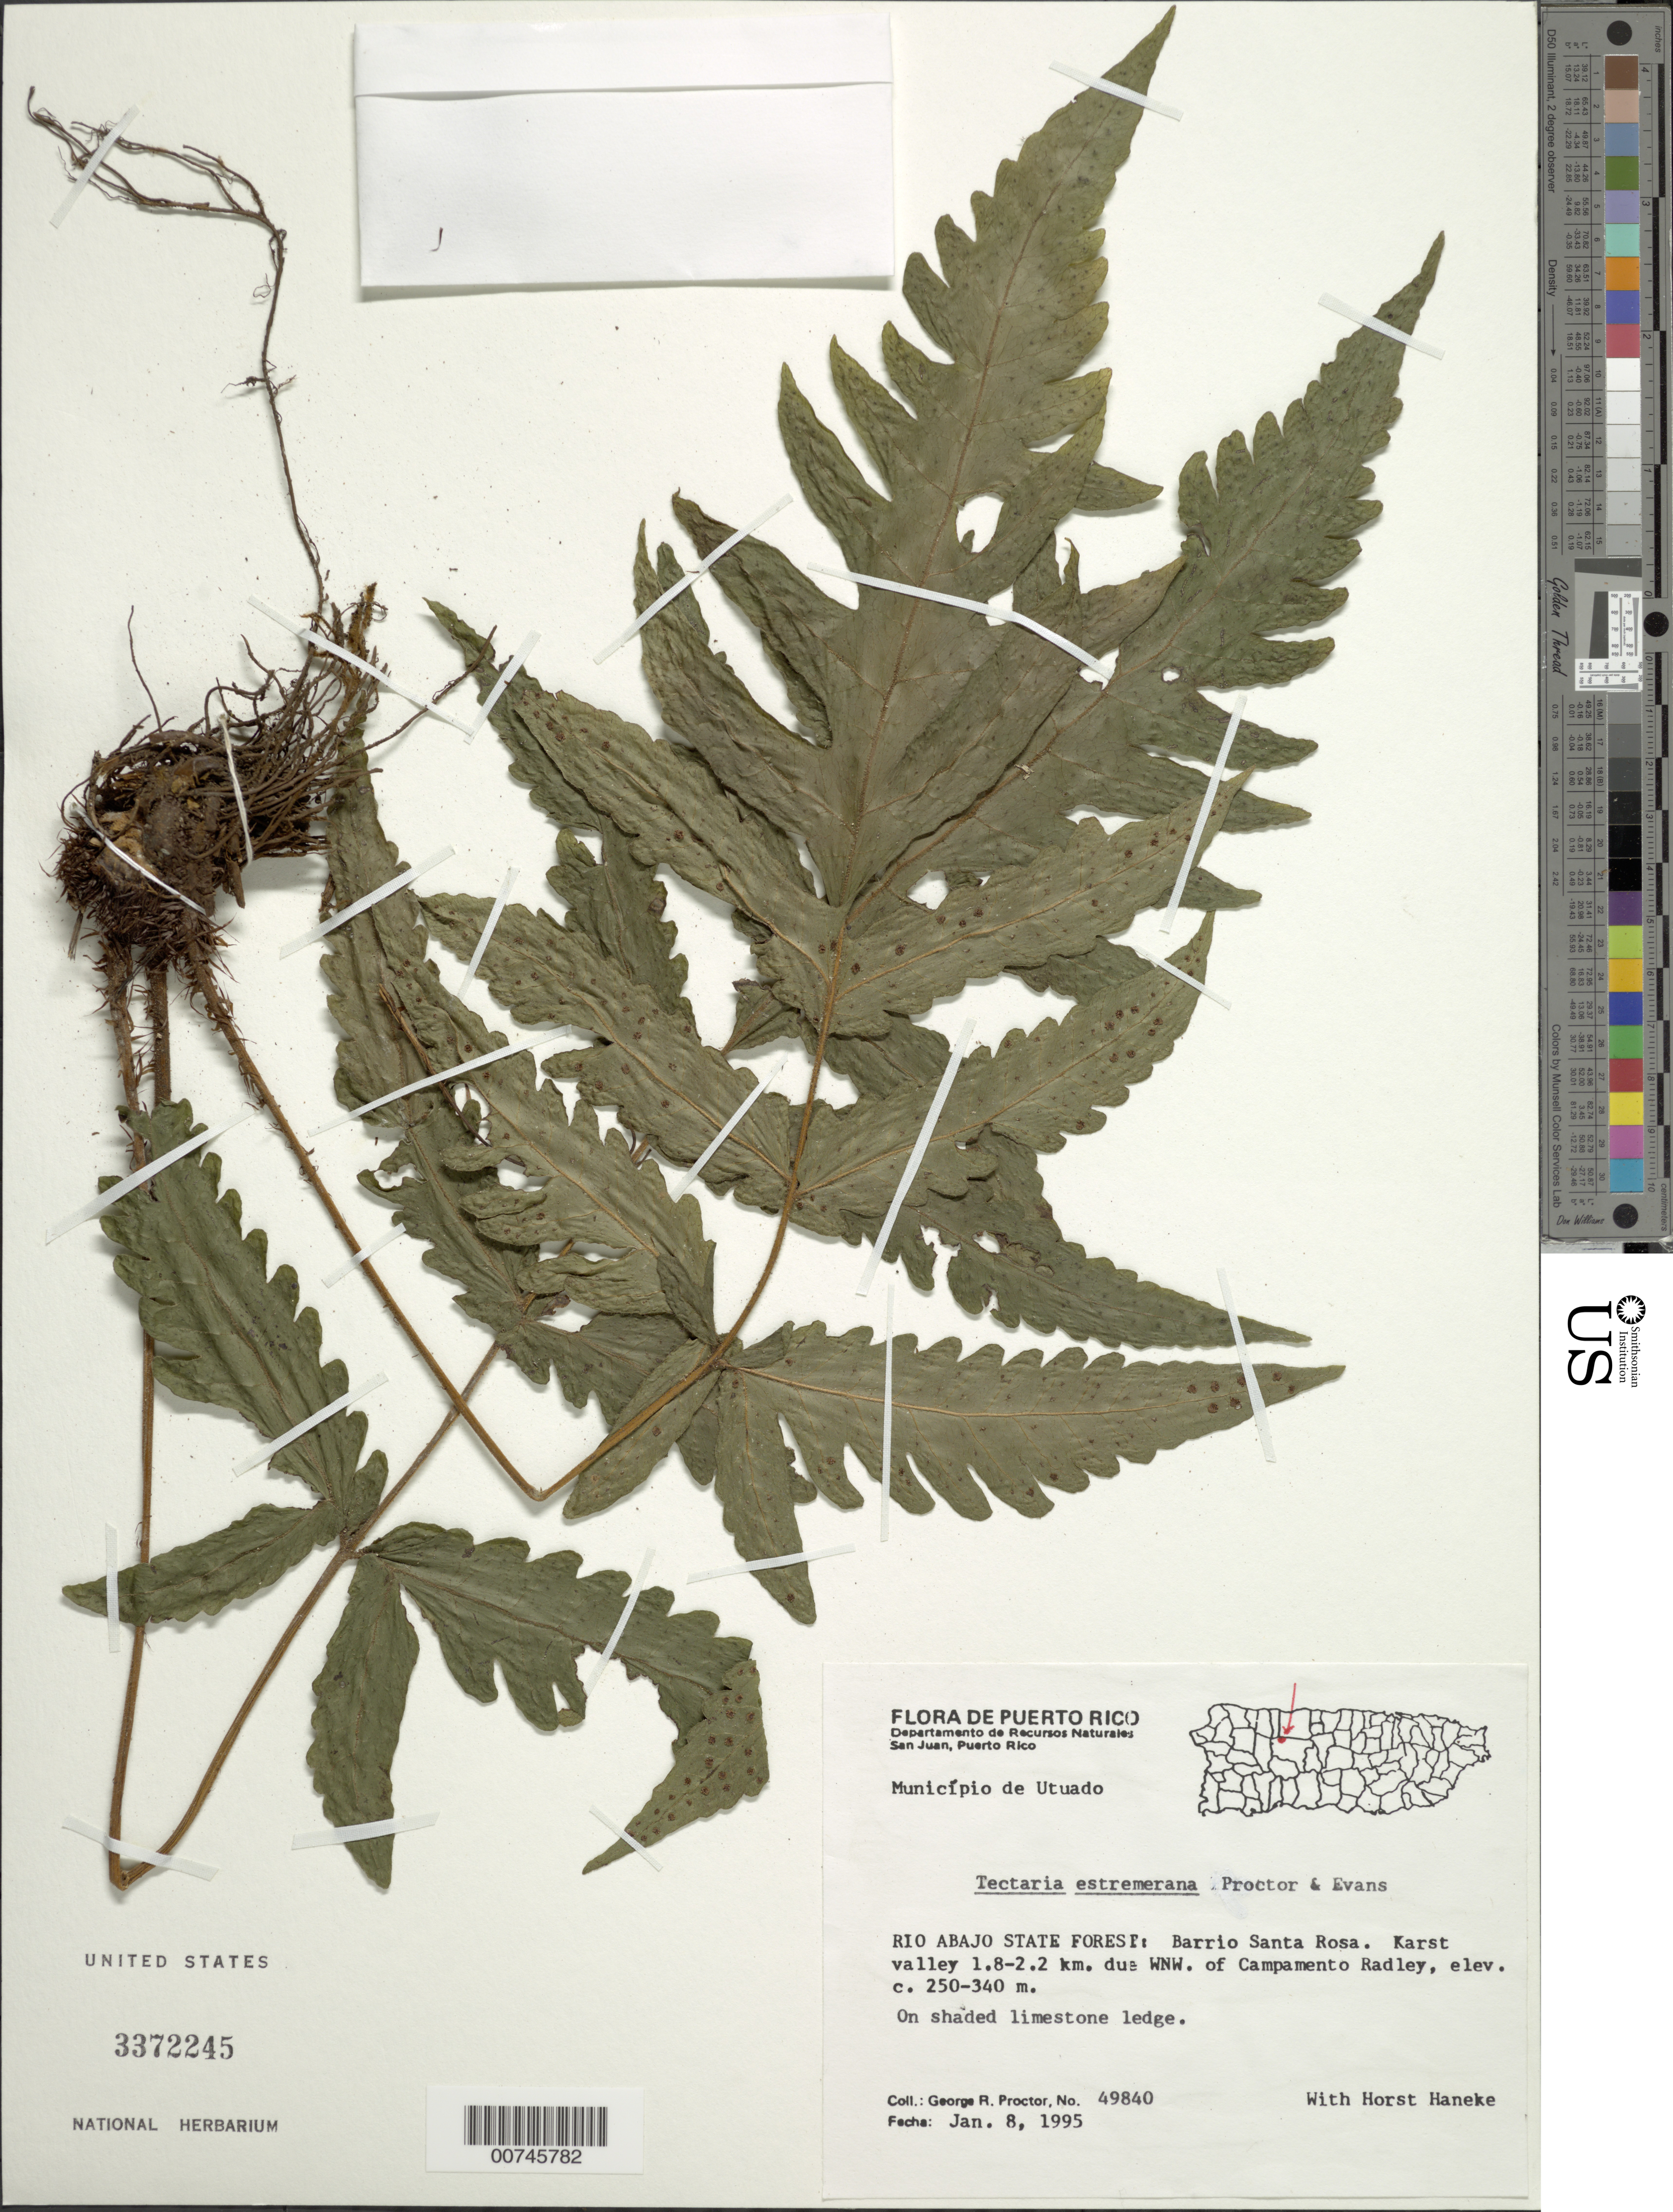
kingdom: Plantae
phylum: Tracheophyta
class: Polypodiopsida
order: Polypodiales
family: Tectariaceae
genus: Tectaria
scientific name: Tectaria estremerana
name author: Proctor & A.M. Evans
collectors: G. R. Proctor & H. Haneke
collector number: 49840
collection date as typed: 08 Jan 1995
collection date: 1995-01-08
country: Puerto Rico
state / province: Utuado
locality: Río Abajo State Forest: Barrio Santa Rosa. Karst valley 1.8-2.2 km due WNW of Campamento Radley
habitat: On shaded limestone ledge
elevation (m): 250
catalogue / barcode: US 332245